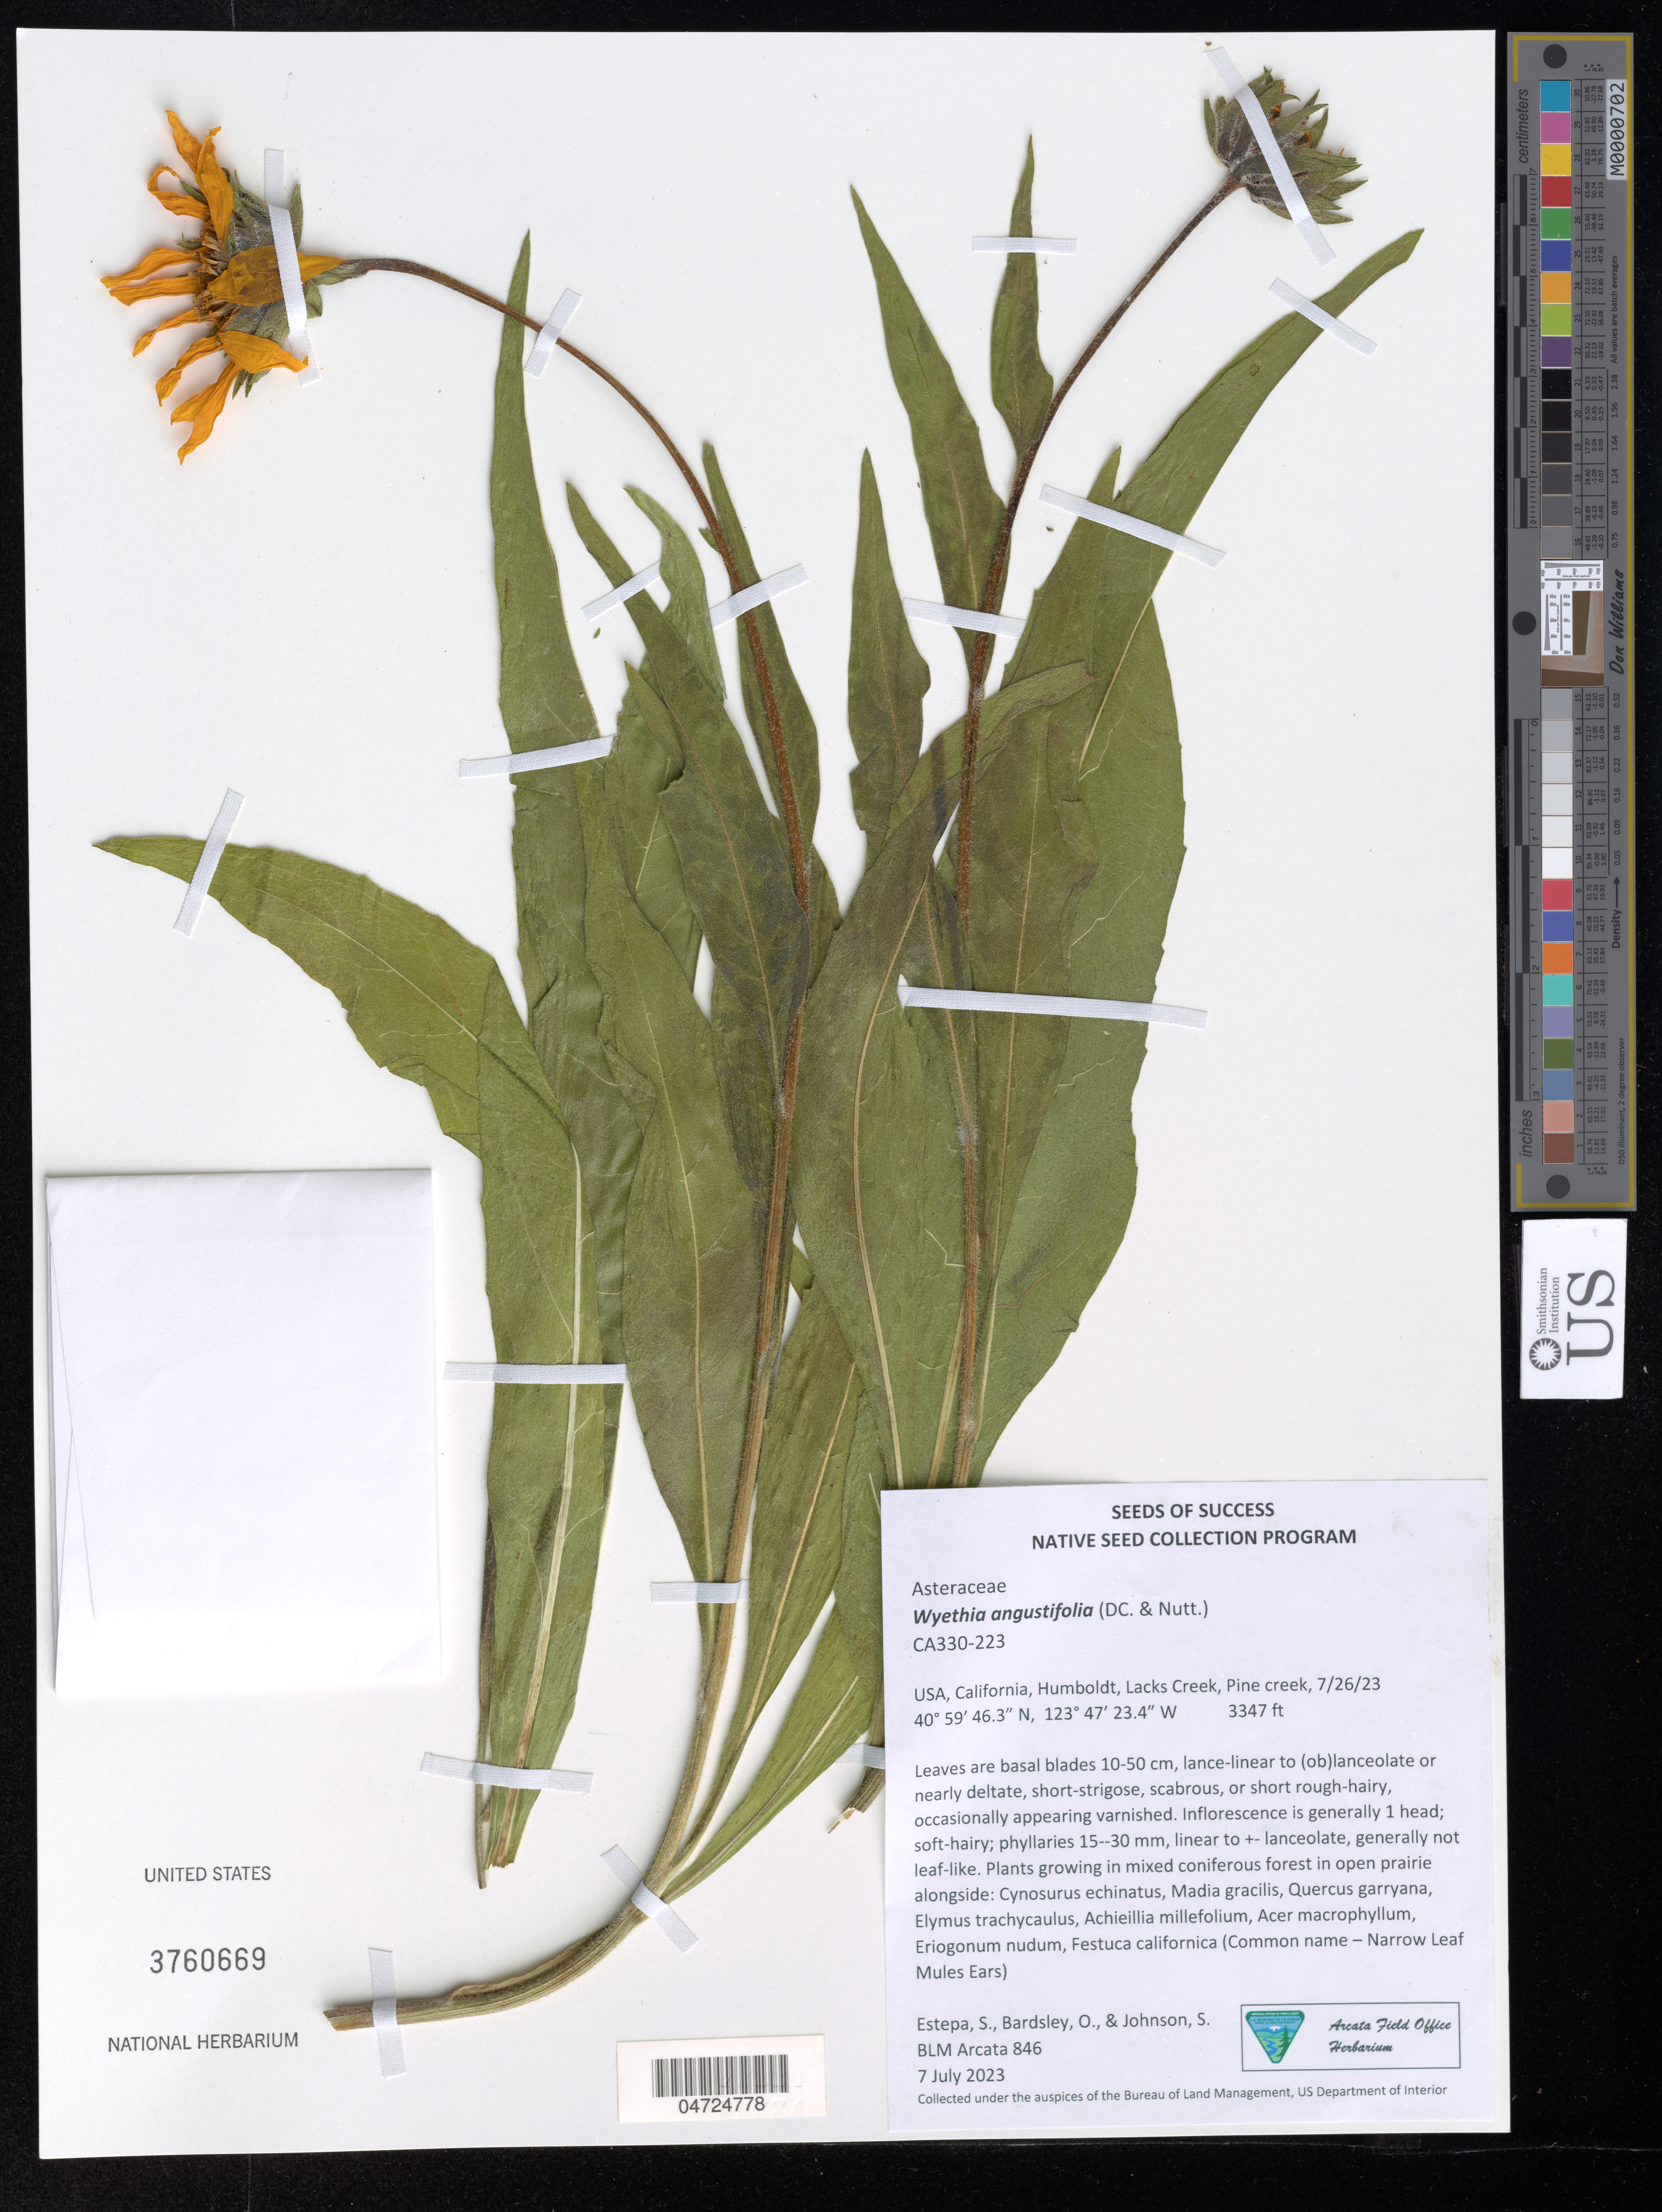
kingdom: Plantae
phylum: Tracheophyta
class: Magnoliopsida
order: Asterales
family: Asteraceae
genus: Wyethia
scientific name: Wyethia angustifolia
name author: (DC.) Nutt.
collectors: S. Estepa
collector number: BLM Arcata 846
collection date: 2023-07-07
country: United States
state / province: California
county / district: Humboldt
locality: Humboldt, Lacks Creek, Pine creek, 7/26/23.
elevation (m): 1020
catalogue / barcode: US 3760669